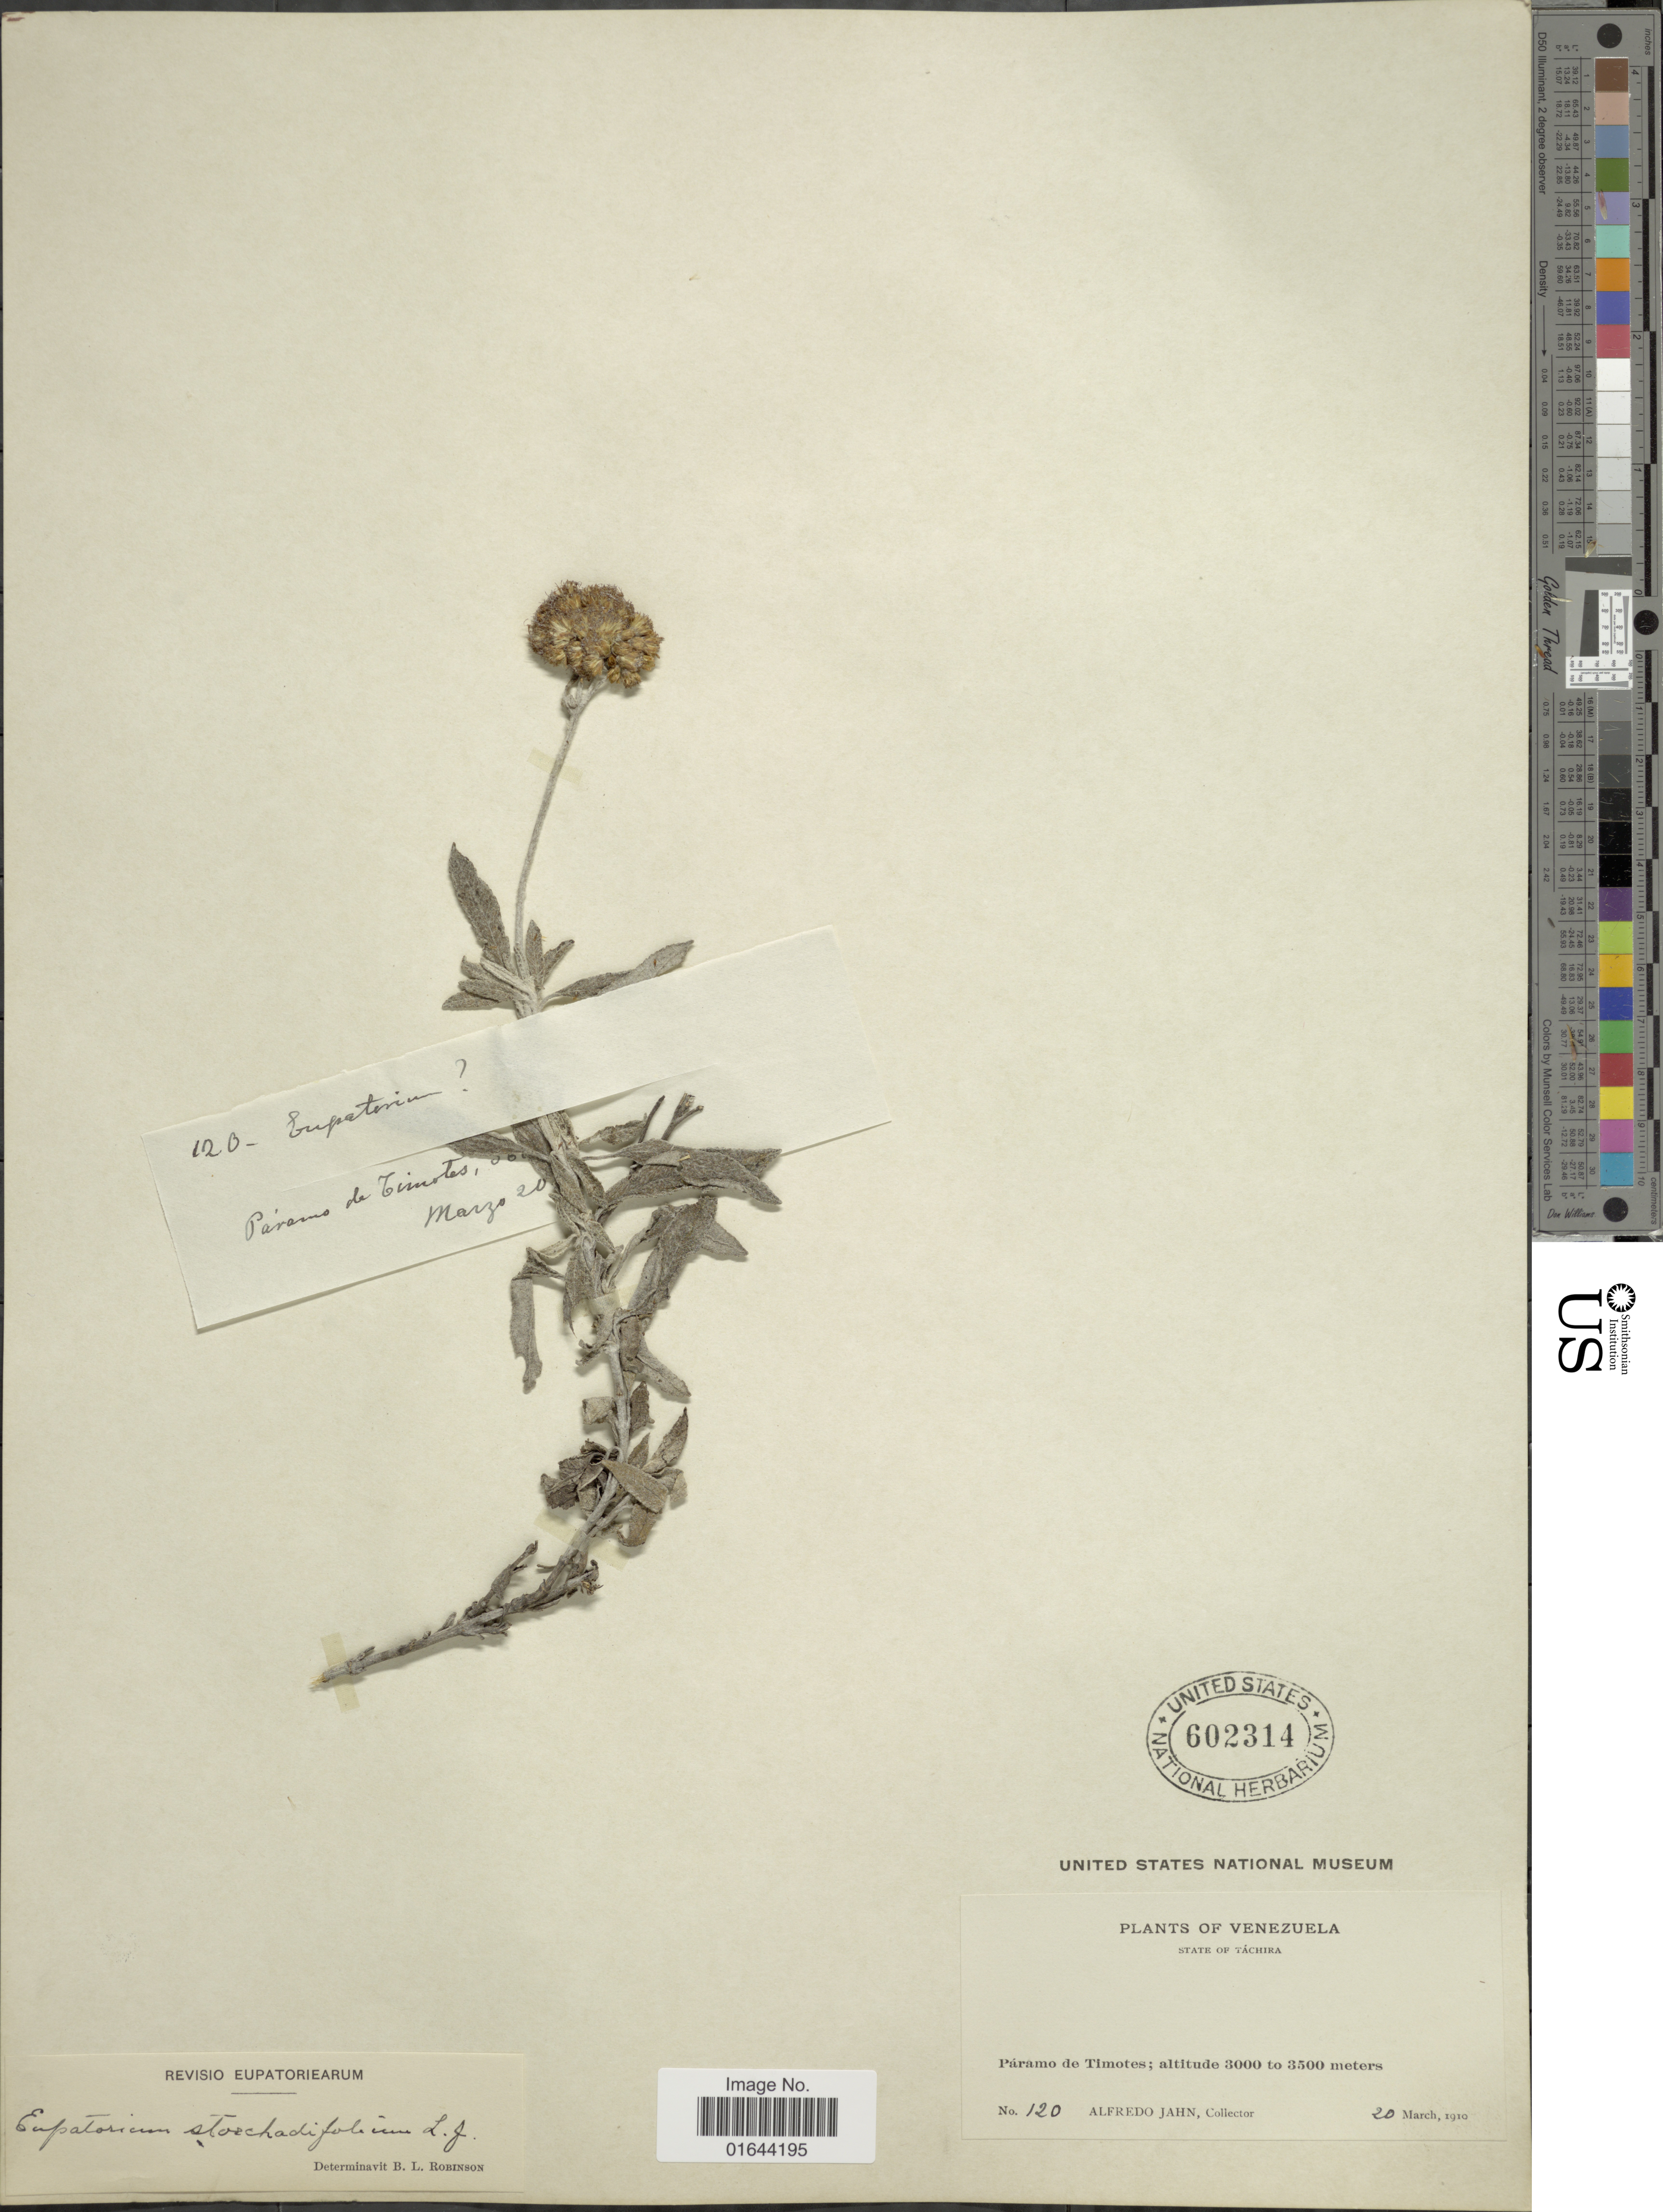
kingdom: Plantae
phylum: Tracheophyta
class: Magnoliopsida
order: Asterales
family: Asteraceae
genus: Lourteigia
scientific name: Lourteigia stoechadifolia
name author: (L. f.) R.M. King & H. Rob.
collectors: A. Jahn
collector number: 120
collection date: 1910-03-20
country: Venezuela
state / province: Tachira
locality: State of Tachira. Paramo de Timotes.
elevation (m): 3000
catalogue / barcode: US 602314